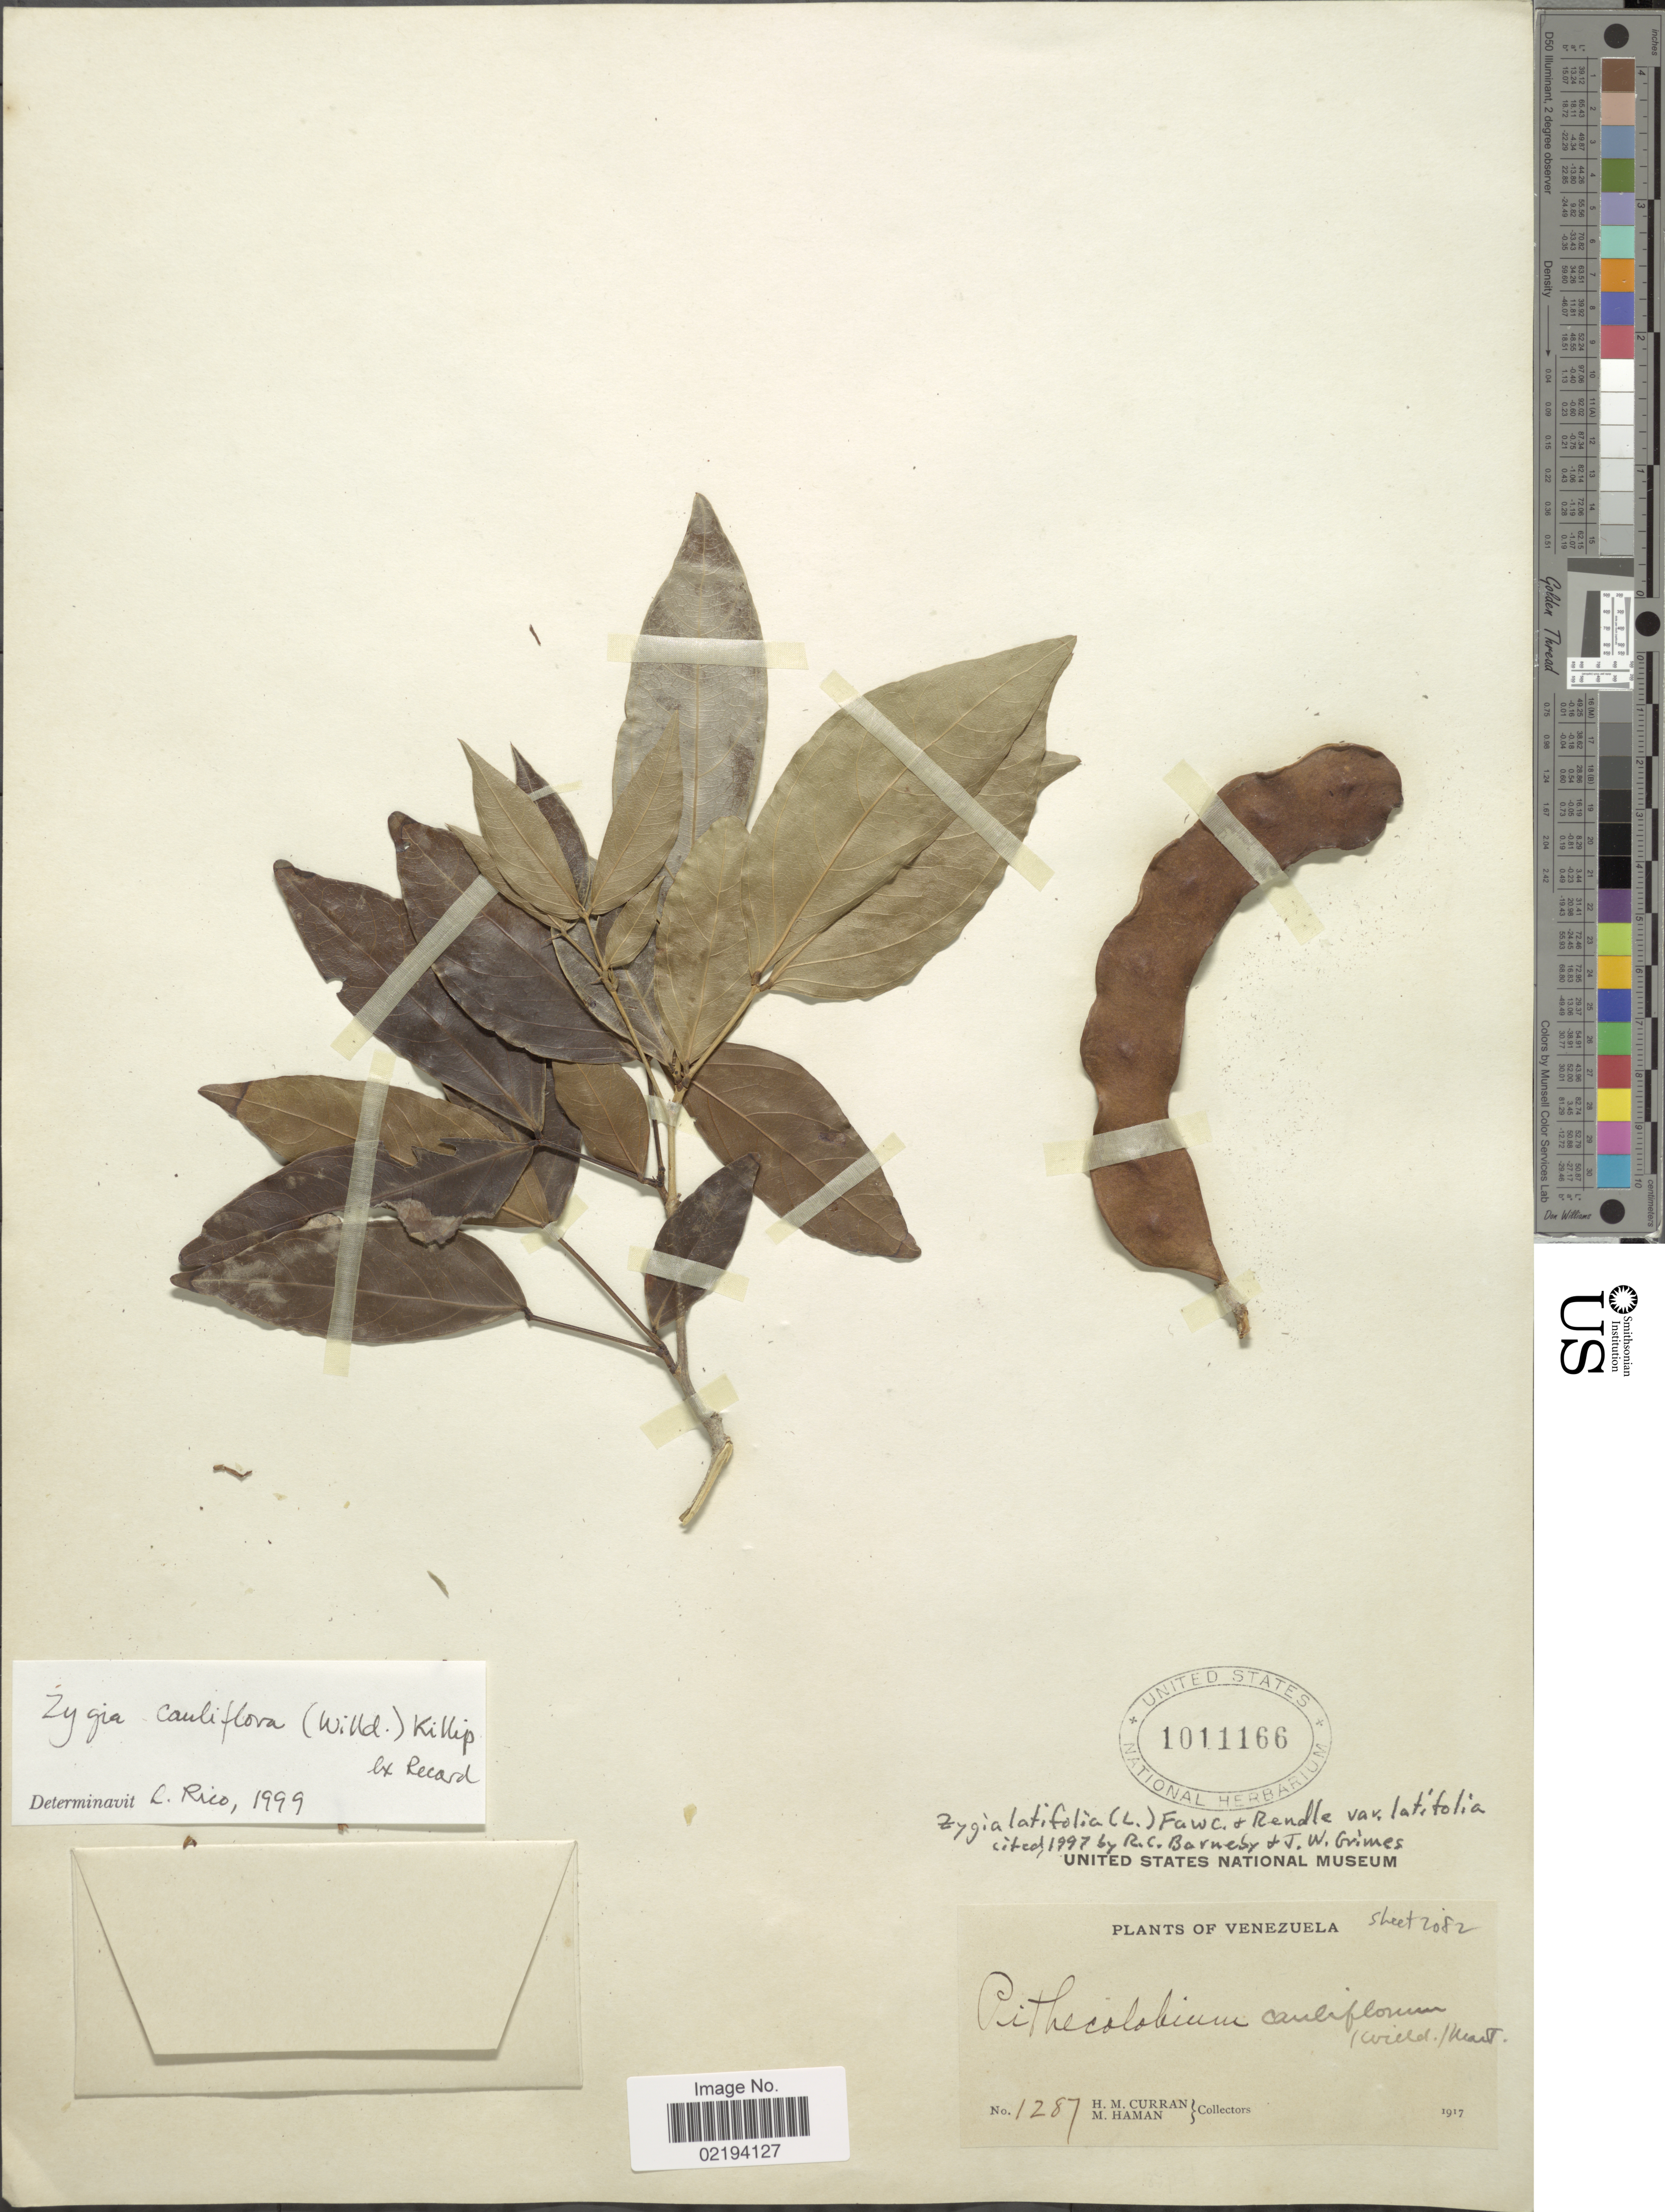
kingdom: Plantae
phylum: Tracheophyta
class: Magnoliopsida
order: Fabales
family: Fabaceae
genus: Zygia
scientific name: Zygia latifolia var. latifolia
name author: (L.) Fawc. & Rendle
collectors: H. M. Curran & M. Haman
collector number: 1287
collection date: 1917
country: Venezuela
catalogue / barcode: US 1011166